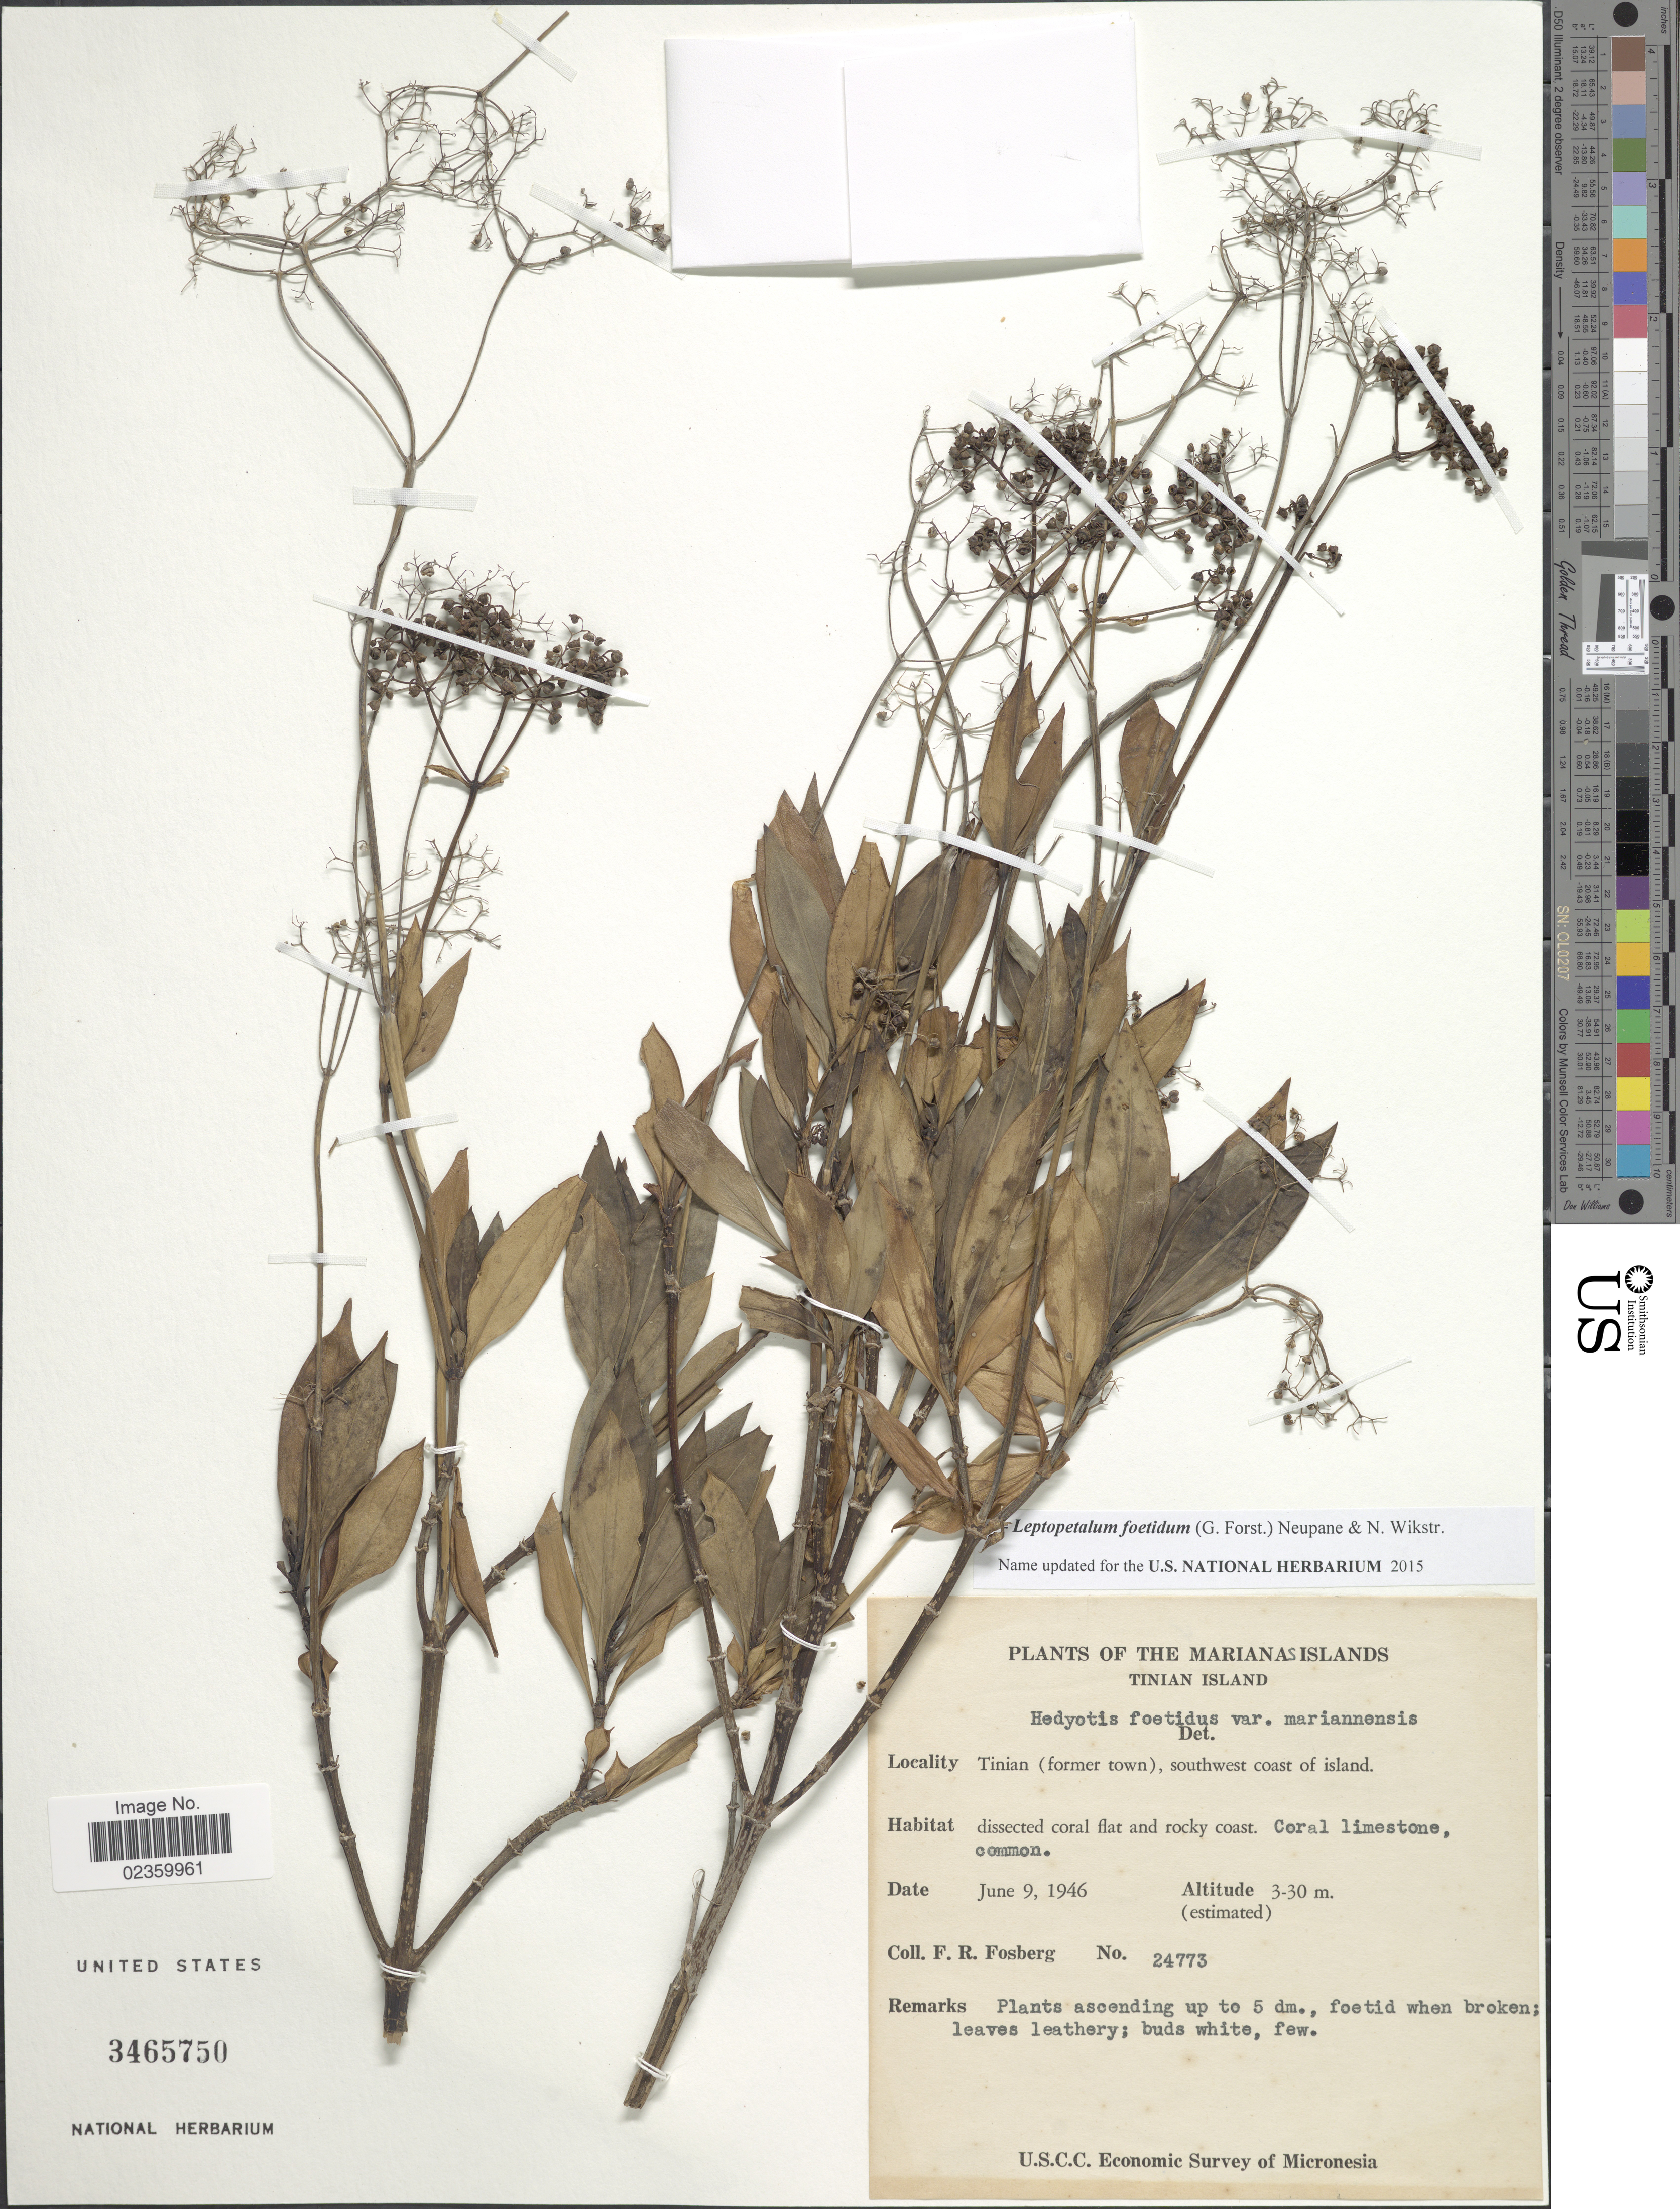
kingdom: Plantae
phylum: Tracheophyta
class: Magnoliopsida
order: Gentianales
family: Rubiaceae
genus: Leptopetalum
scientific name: Leptopetalum foetidum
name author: (G. Forst.) Neupane & N. Wikstr.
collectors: F. R. Fosberg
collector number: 24773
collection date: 1946-06-09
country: Northern Mariana Islands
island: Tinian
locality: Tinian Island. Tinian (former town), southwest coast of island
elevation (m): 3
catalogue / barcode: US 3465750